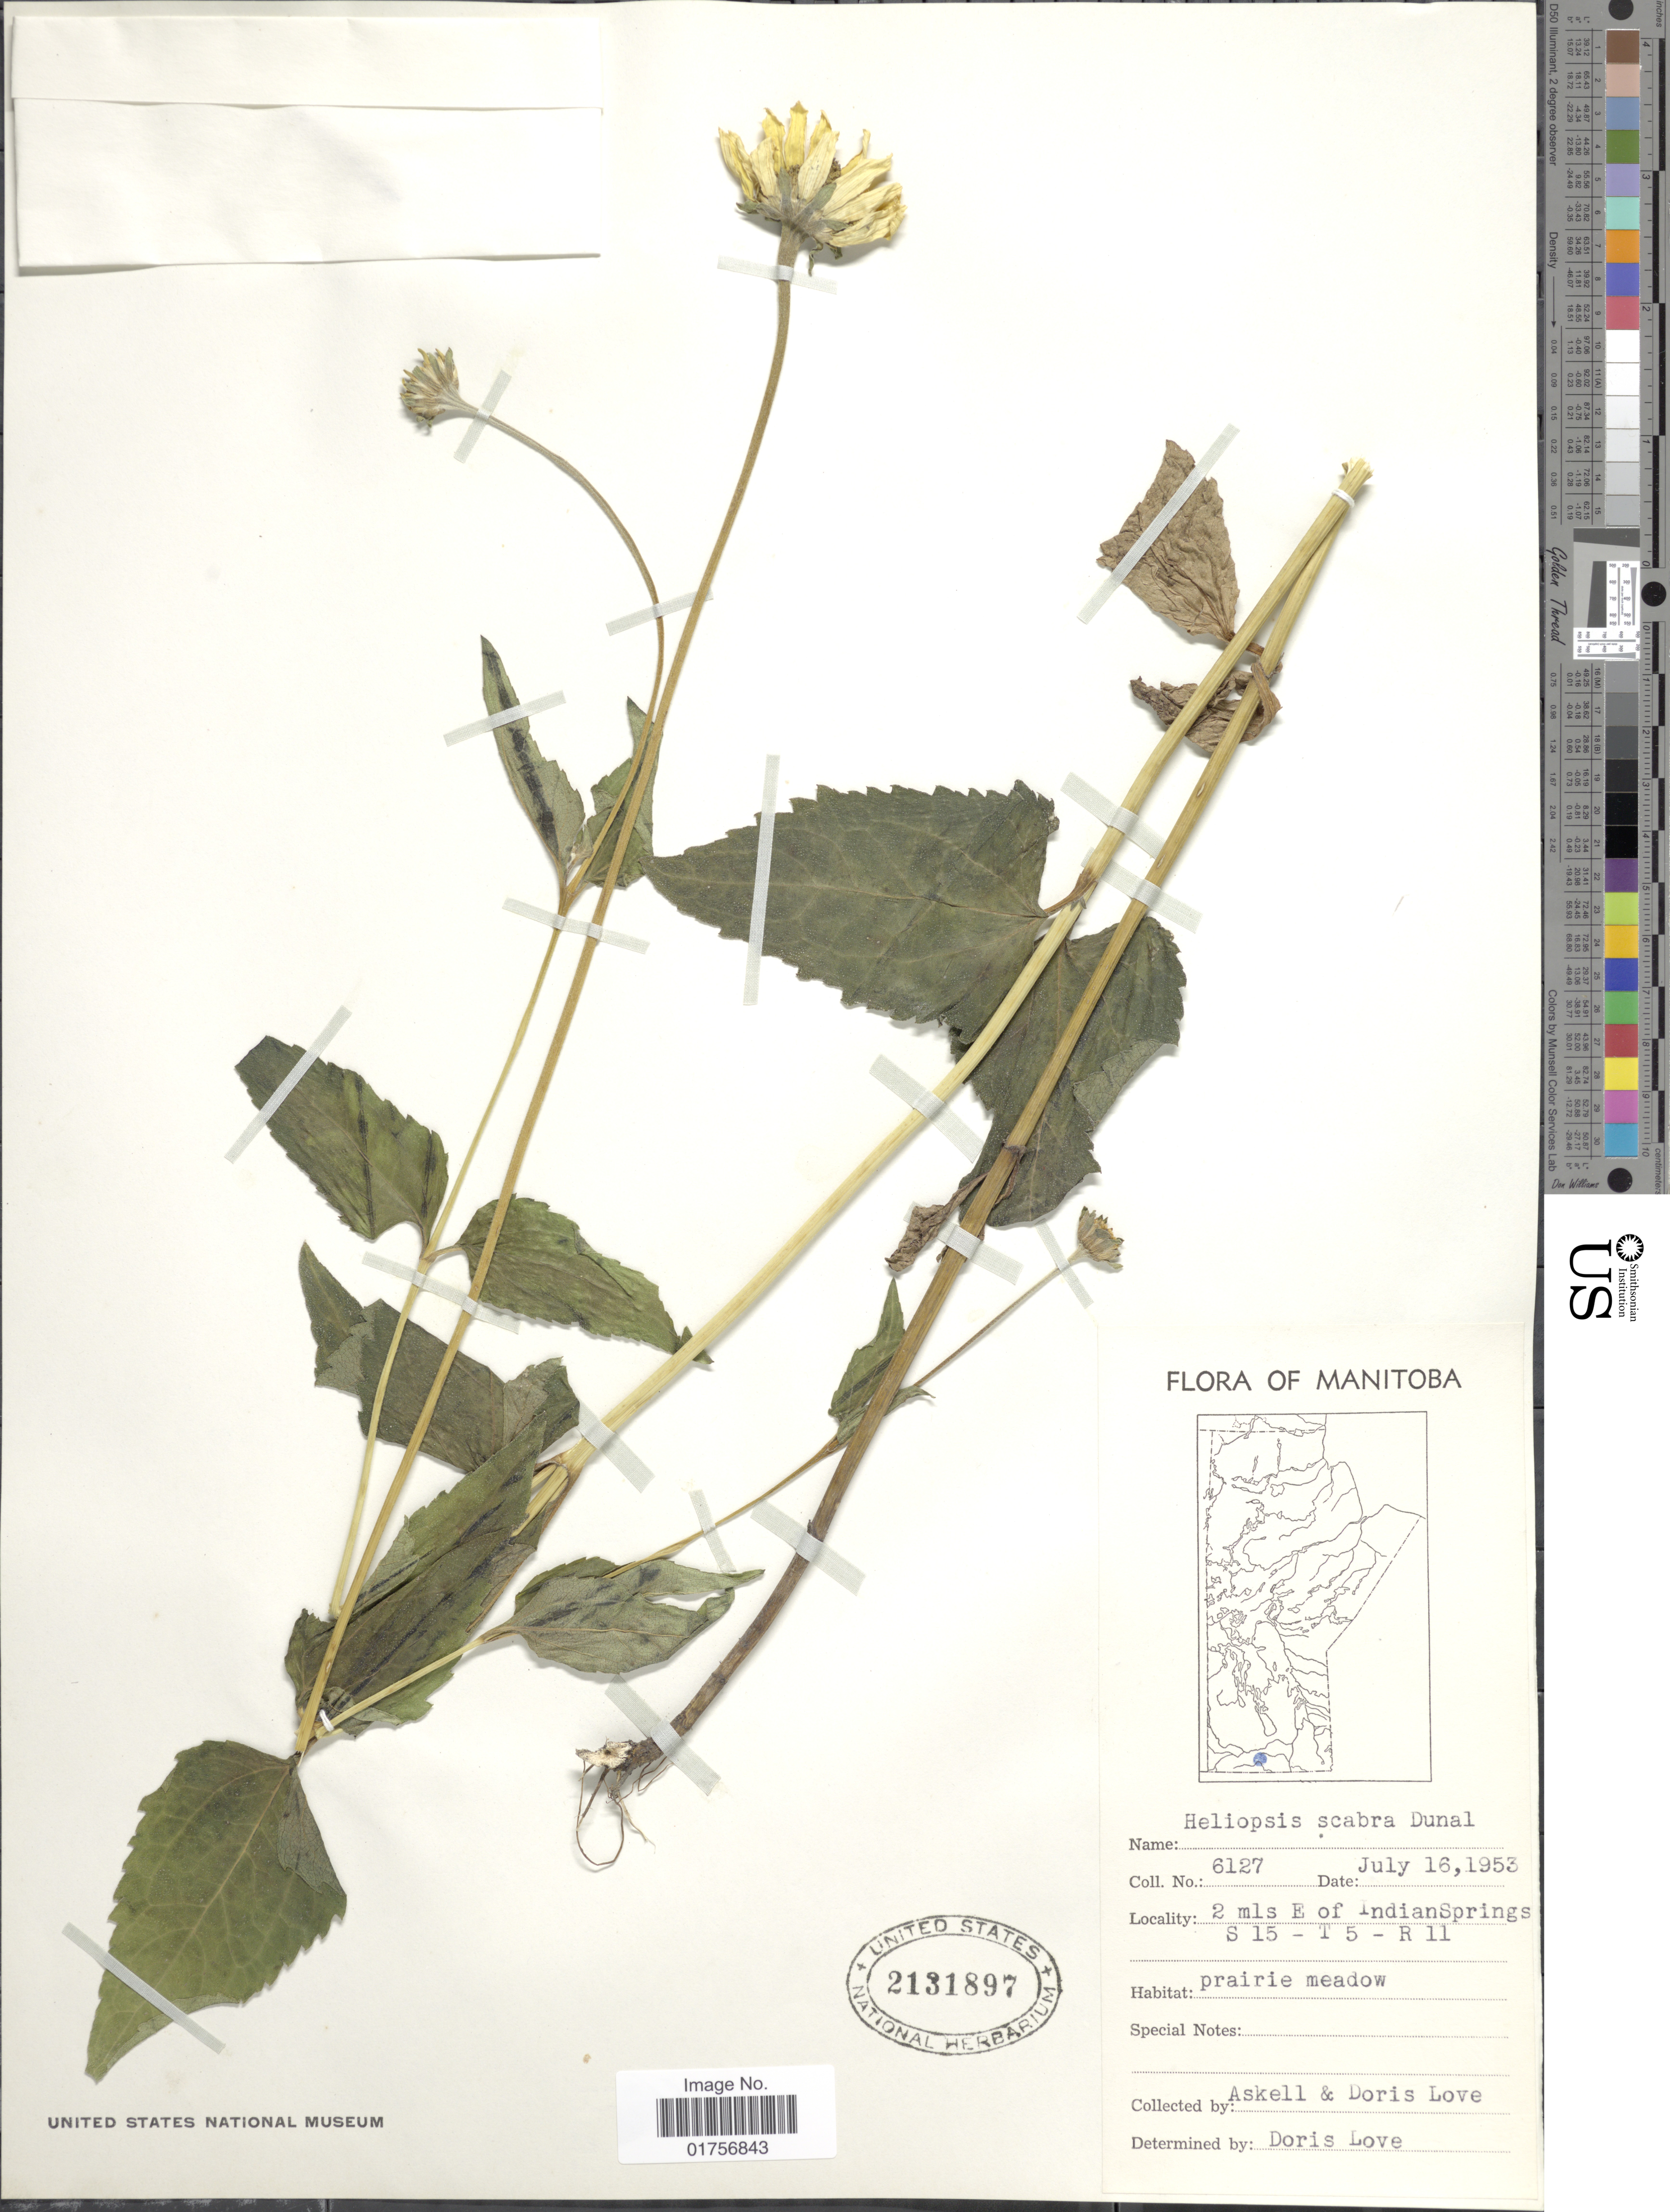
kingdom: Plantae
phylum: Tracheophyta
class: Magnoliopsida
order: Asterales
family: Asteraceae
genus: Heliopsis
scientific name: Heliopsis helianthoides subsp. occidentalis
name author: T.R. Fisher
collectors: Á. Löve & D. Löve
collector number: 6127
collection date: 1953-07-16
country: Canada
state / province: Manitoba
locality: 2 mls E of Indian Springs S 15 - T 5 - R 11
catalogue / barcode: US 2131897